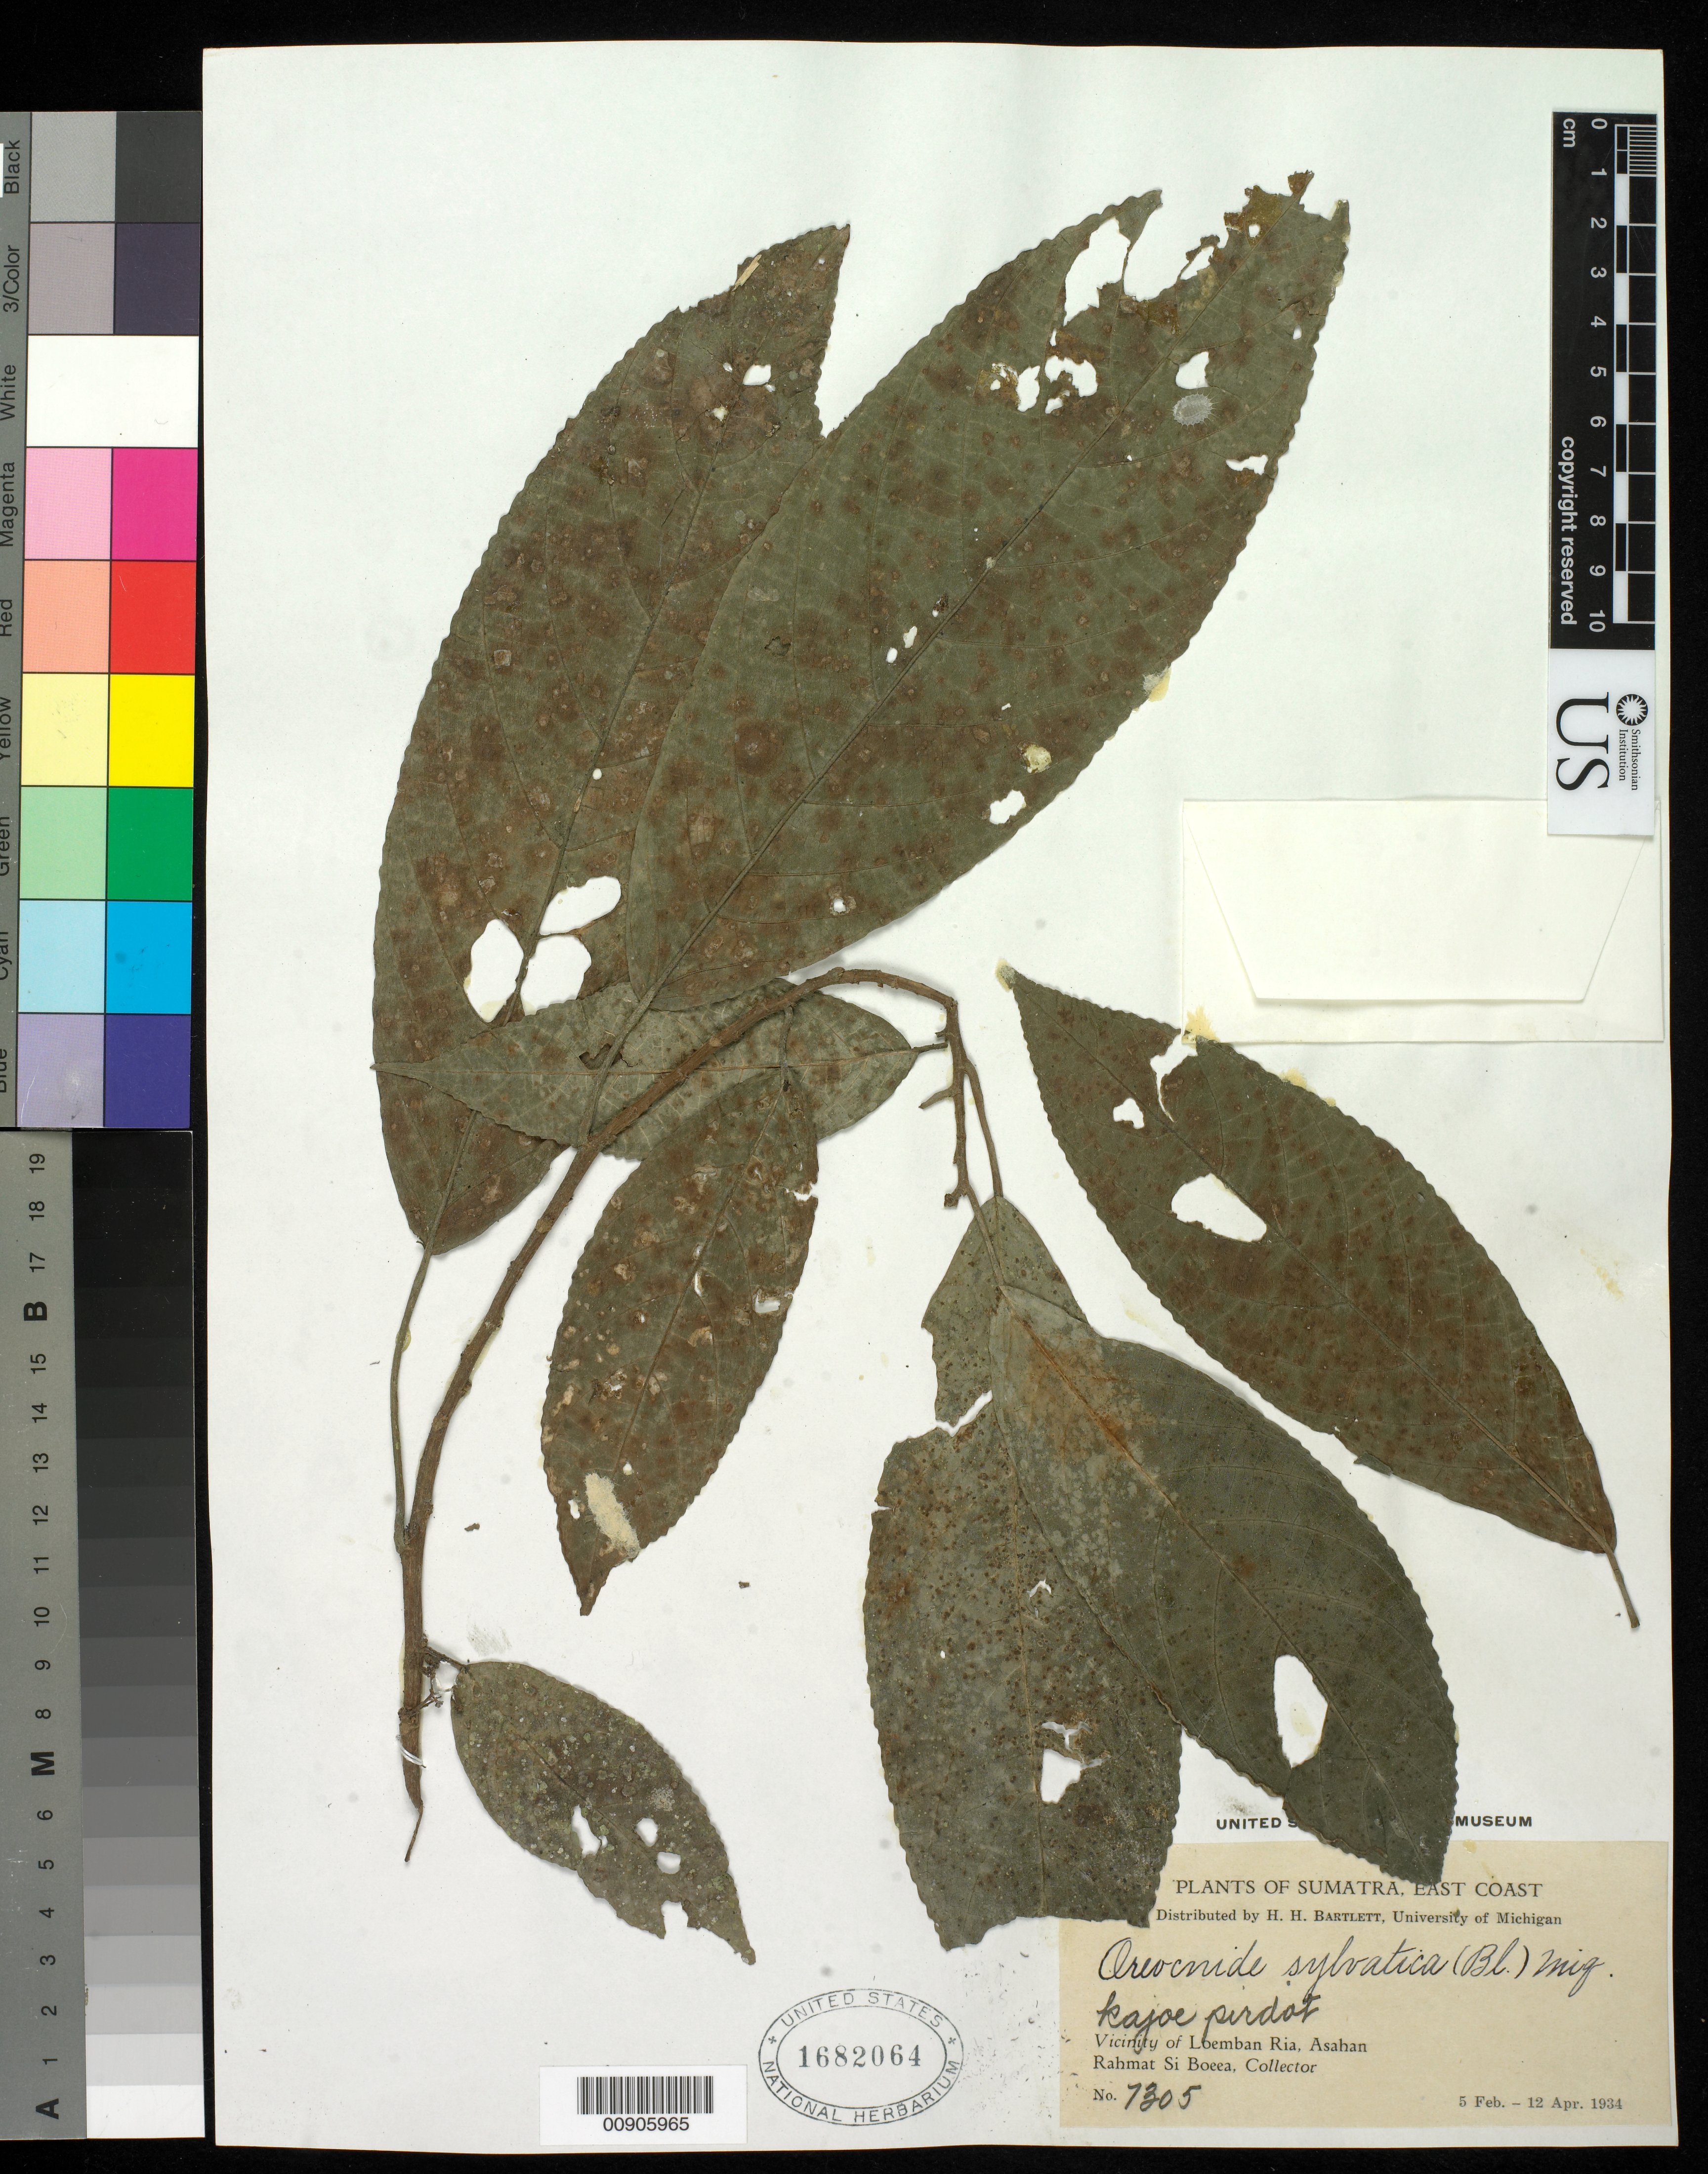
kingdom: Plantae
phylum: Tracheophyta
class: Magnoliopsida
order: Rosales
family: Urticaceae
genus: Oreocnide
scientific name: Oreocnide rubescens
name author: (Blume) Miq.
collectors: Rahmat Si Boeea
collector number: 7305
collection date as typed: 05 Feb 1934 to 12 Apr 1934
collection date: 1934-02-05/1934-04-12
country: Indonesia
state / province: Sumatra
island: Sumatra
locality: Sumatra, East Coast. Vicinity of Loemban Ria, Asahan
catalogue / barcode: US 1682064